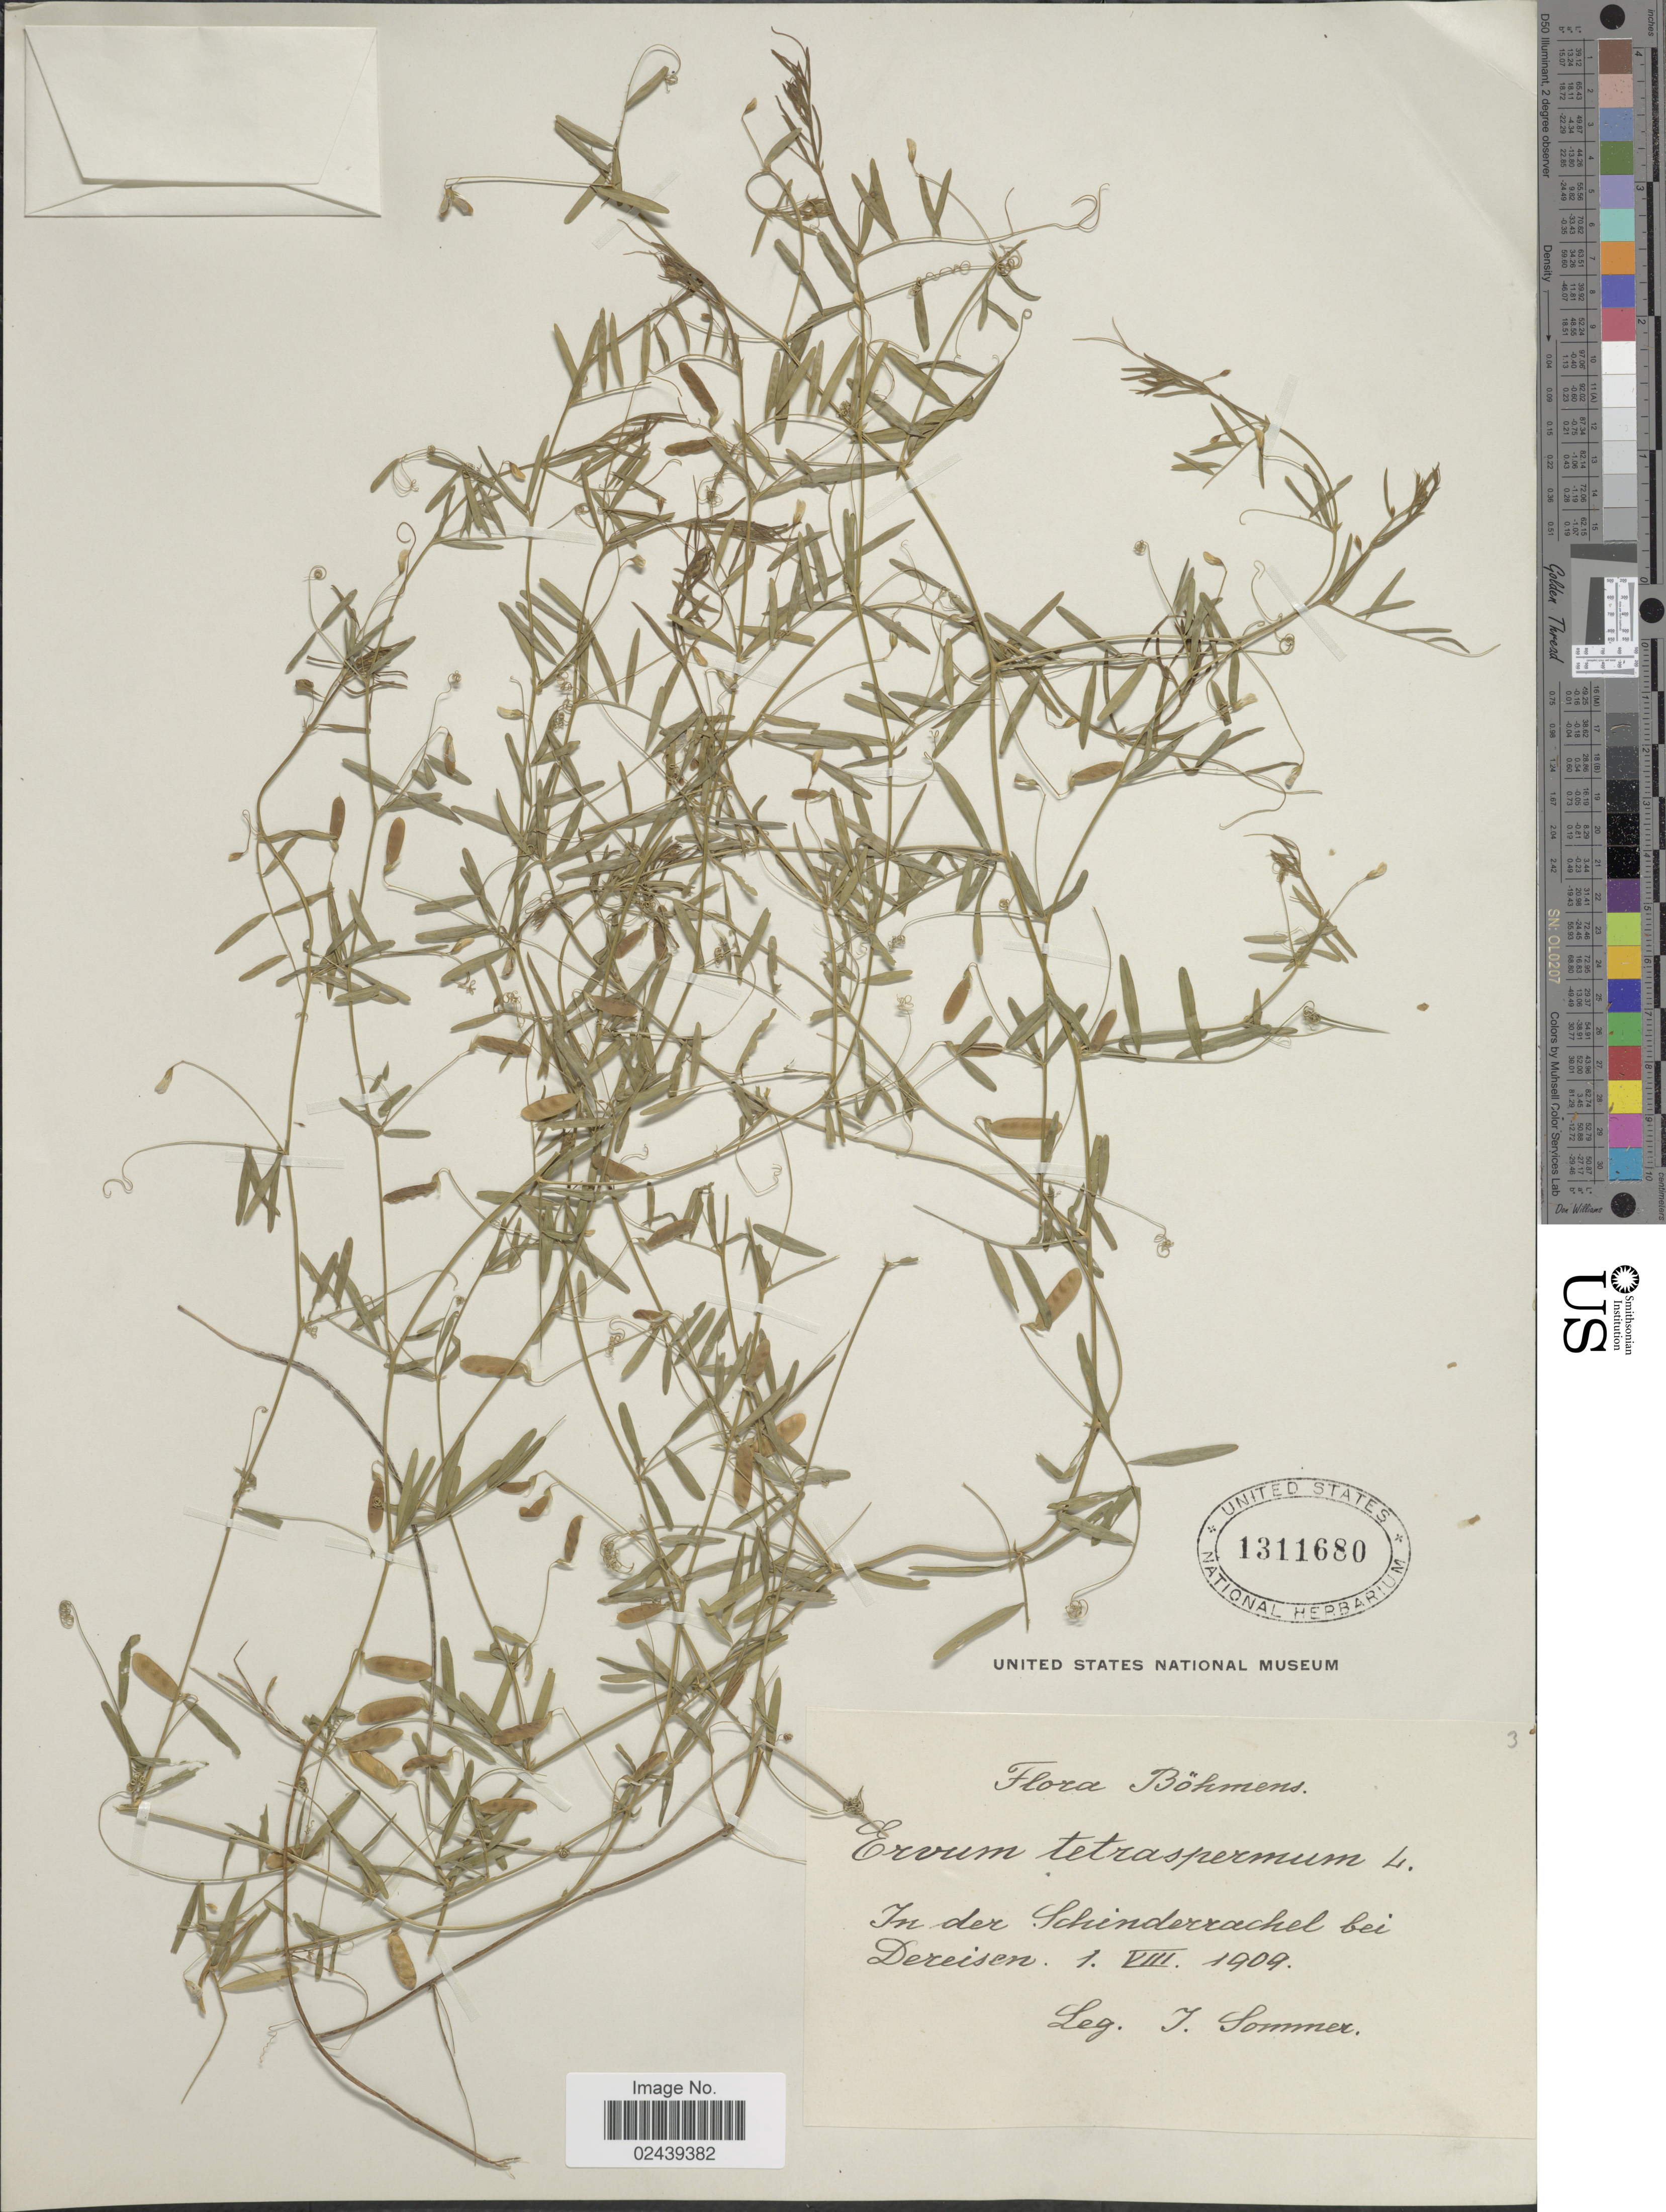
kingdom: Plantae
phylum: Tracheophyta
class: Magnoliopsida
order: Fabales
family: Fabaceae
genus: Vicia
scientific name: Vicia tetrasperma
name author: (L.) Schreb.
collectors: J. Sommer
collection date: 1909-08-01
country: Czechia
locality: In der Schinderrachel bei Dereisen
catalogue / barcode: US 1311680